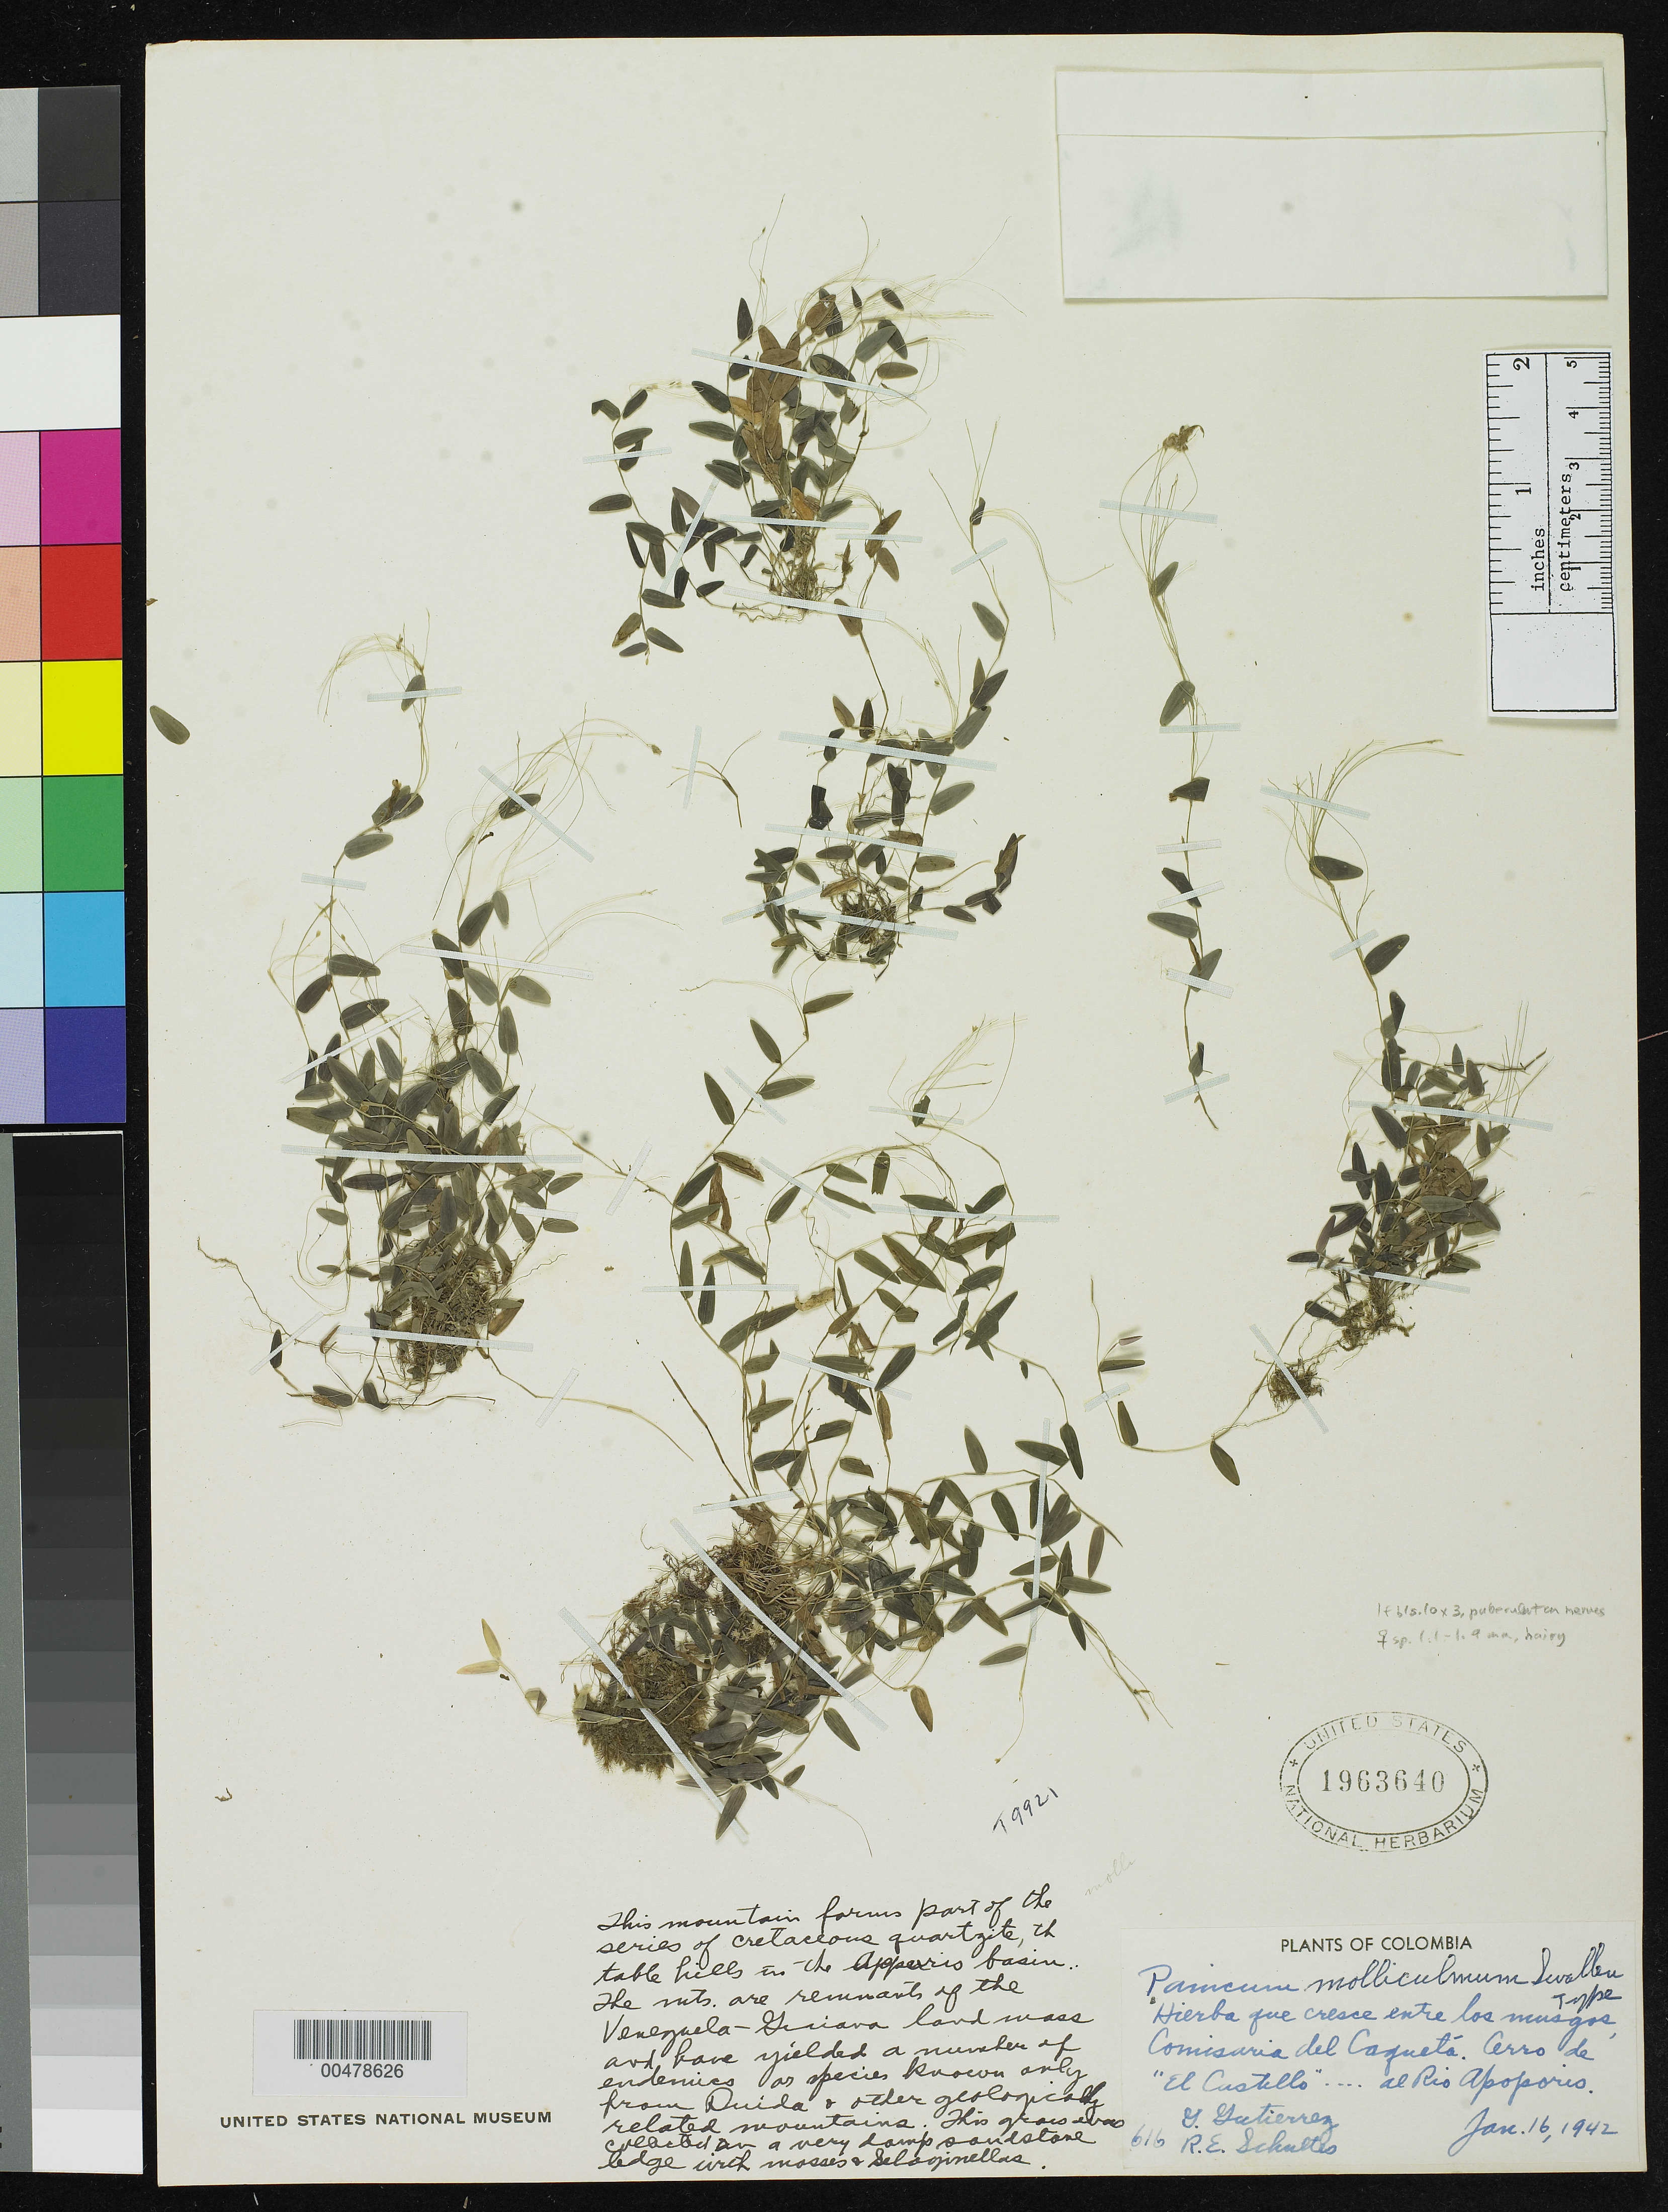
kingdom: Plantae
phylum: Tracheophyta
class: Liliopsida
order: Poales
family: Poaceae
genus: Panicum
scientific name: Panicum molliculmum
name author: Swallen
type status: Holotype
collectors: G. Gutierrez & R. E. Schultes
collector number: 616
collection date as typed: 16 Jan 1942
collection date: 1942-01-16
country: Colombia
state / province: Caquetá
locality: Cerro de El Castillo, Rio Apoporis.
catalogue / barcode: US 1963640